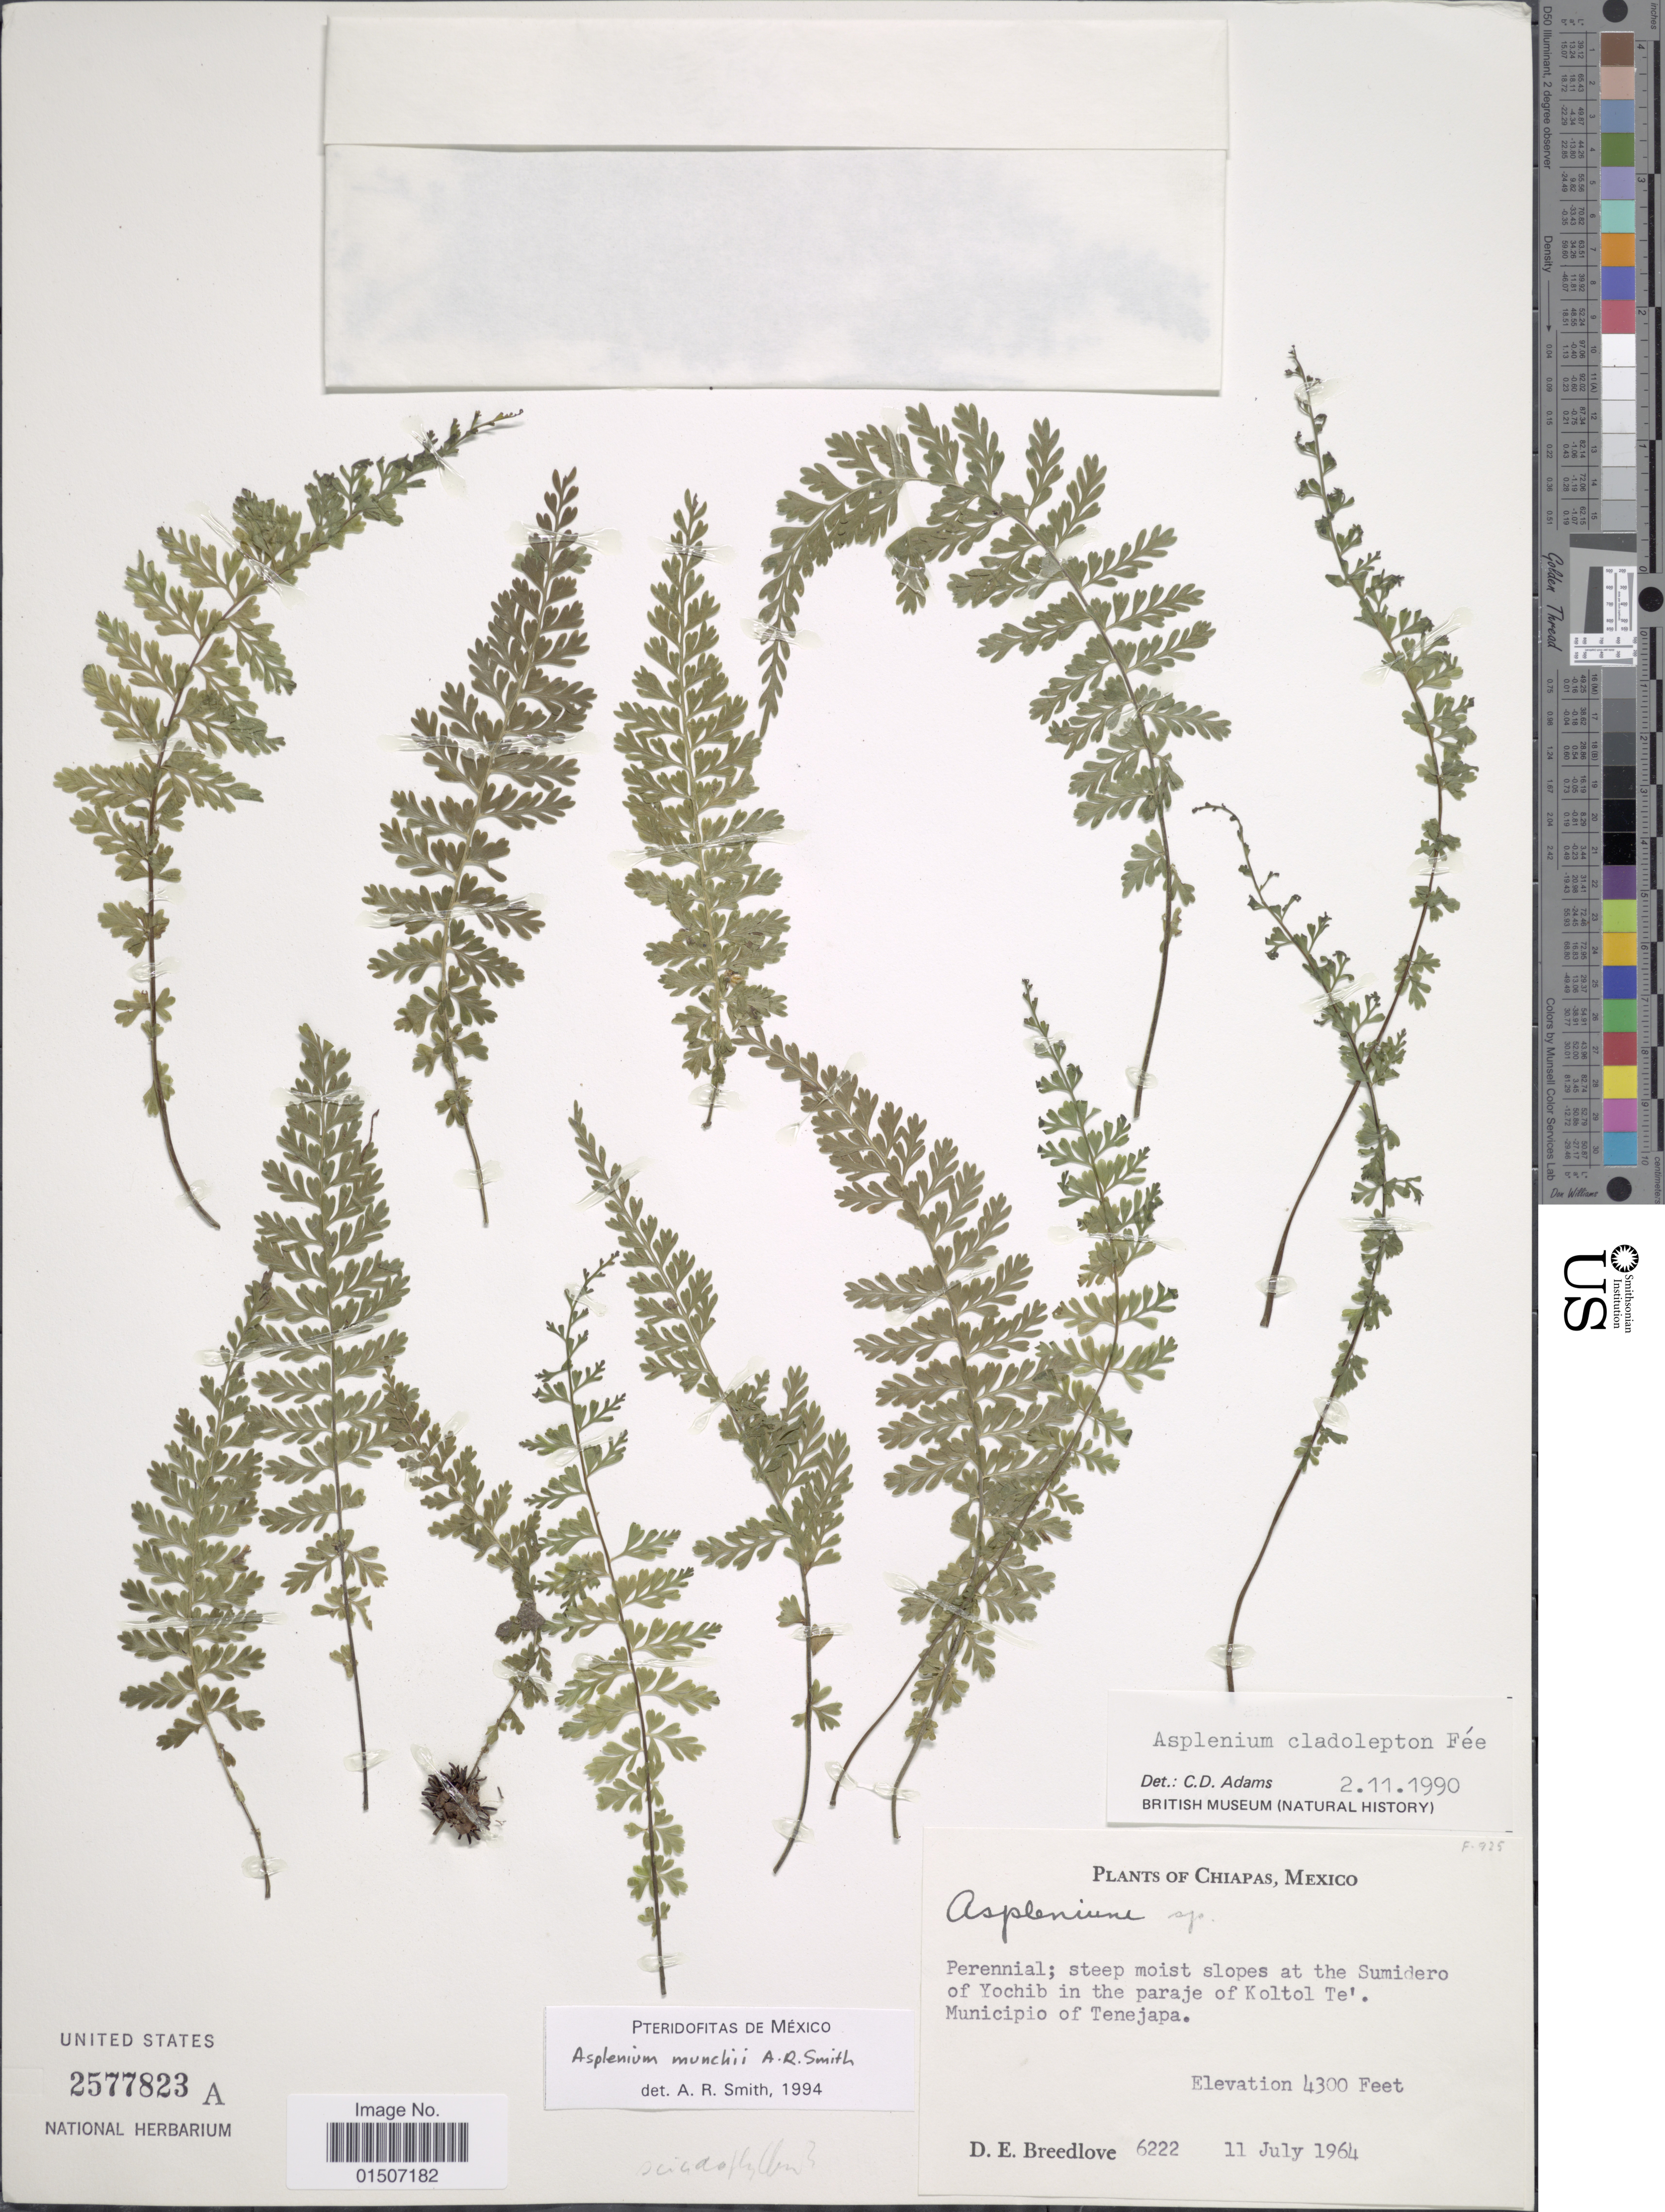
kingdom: Plantae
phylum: Tracheophyta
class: Polypodiopsida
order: Polypodiales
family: Aspleniaceae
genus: Asplenium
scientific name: Asplenium muenchii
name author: A.R. Sm.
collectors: D. E. Breedlove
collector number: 6222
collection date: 1964-07-11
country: Mexico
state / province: Chiapas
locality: Steep moist slopes at the Sumidero of Yochib in the paraje of Koltol Te' Municpio of tenejapa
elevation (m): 1311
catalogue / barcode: US 2577823A